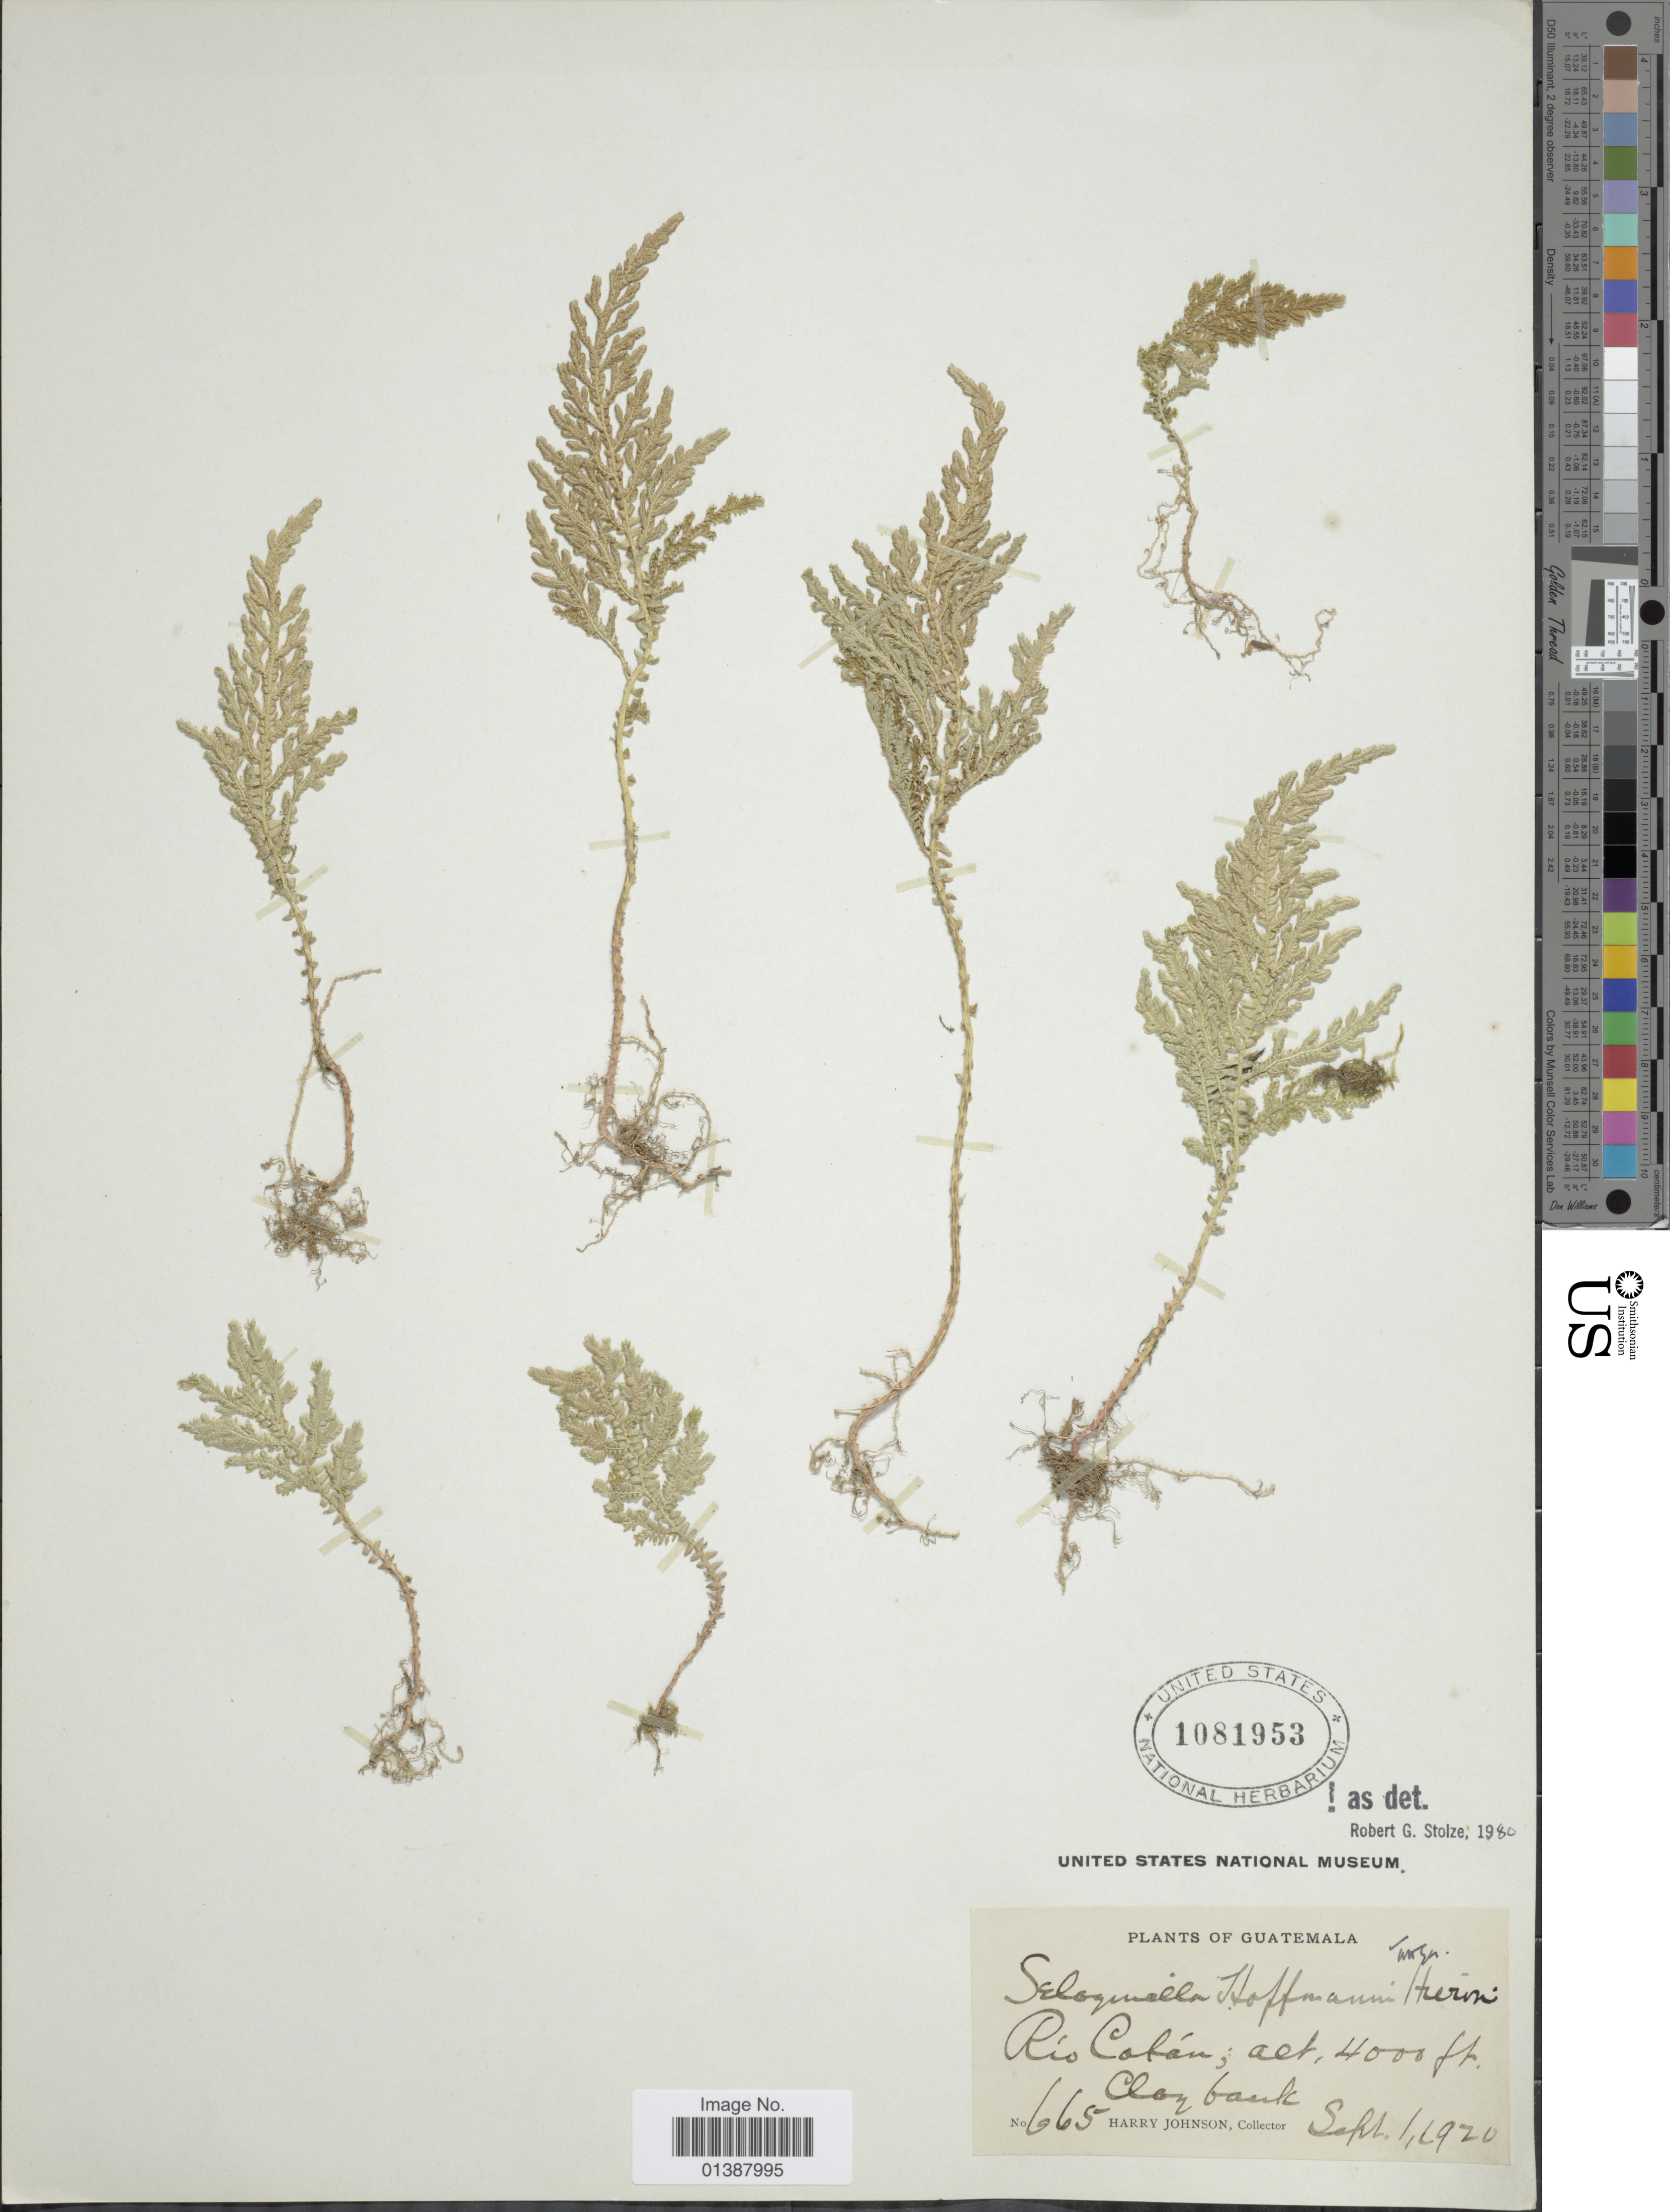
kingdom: Plantae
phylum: Tracheophyta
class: Lycopodiopsida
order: Selaginellales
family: Selaginellaceae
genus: Selaginella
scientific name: Selaginella hoffmannii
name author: Hieron.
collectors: H. Johnson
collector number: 665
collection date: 1920-09-01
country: Guatemala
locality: Rio Coban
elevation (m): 1219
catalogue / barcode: US 1081953